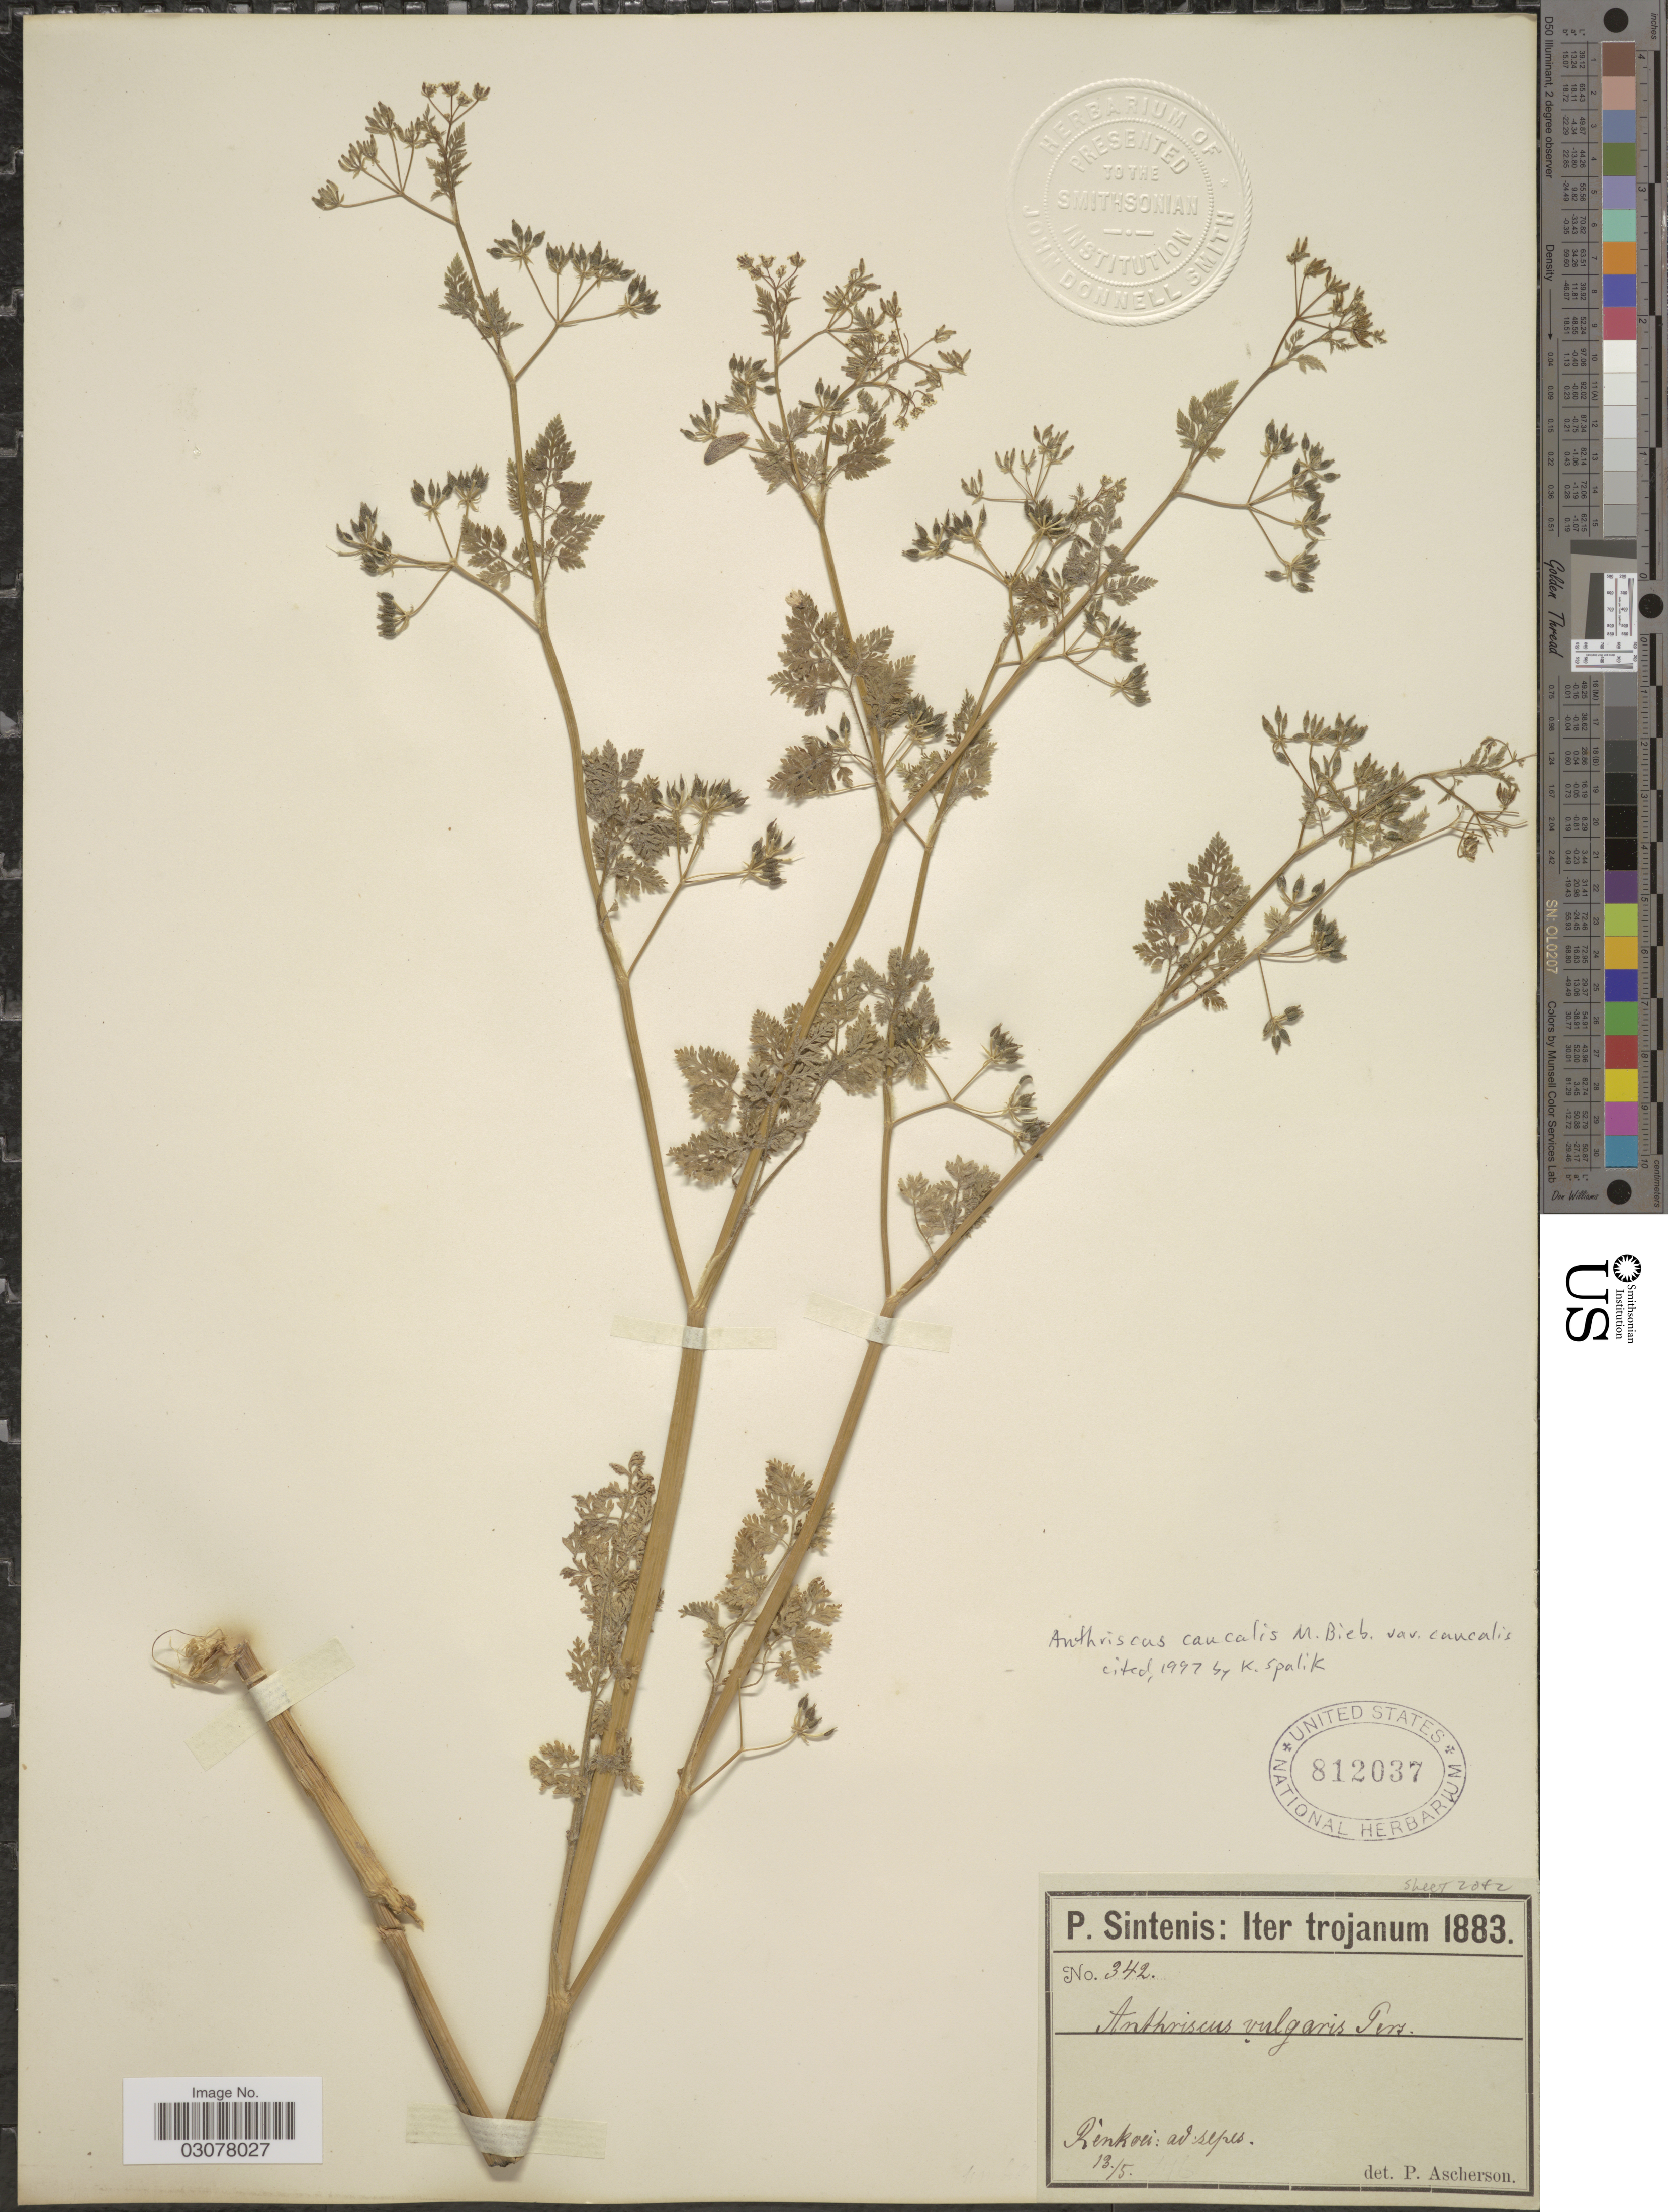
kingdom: Plantae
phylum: Tracheophyta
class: Magnoliopsida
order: Apiales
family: Apiaceae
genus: Anthriscus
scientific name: Anthriscus caucalis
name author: M. Bieb.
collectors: P. Sintenis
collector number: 342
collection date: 1883-05-13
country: Turkey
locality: Iter trojanum, Rinkoei: ad sepes.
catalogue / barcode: US 812037